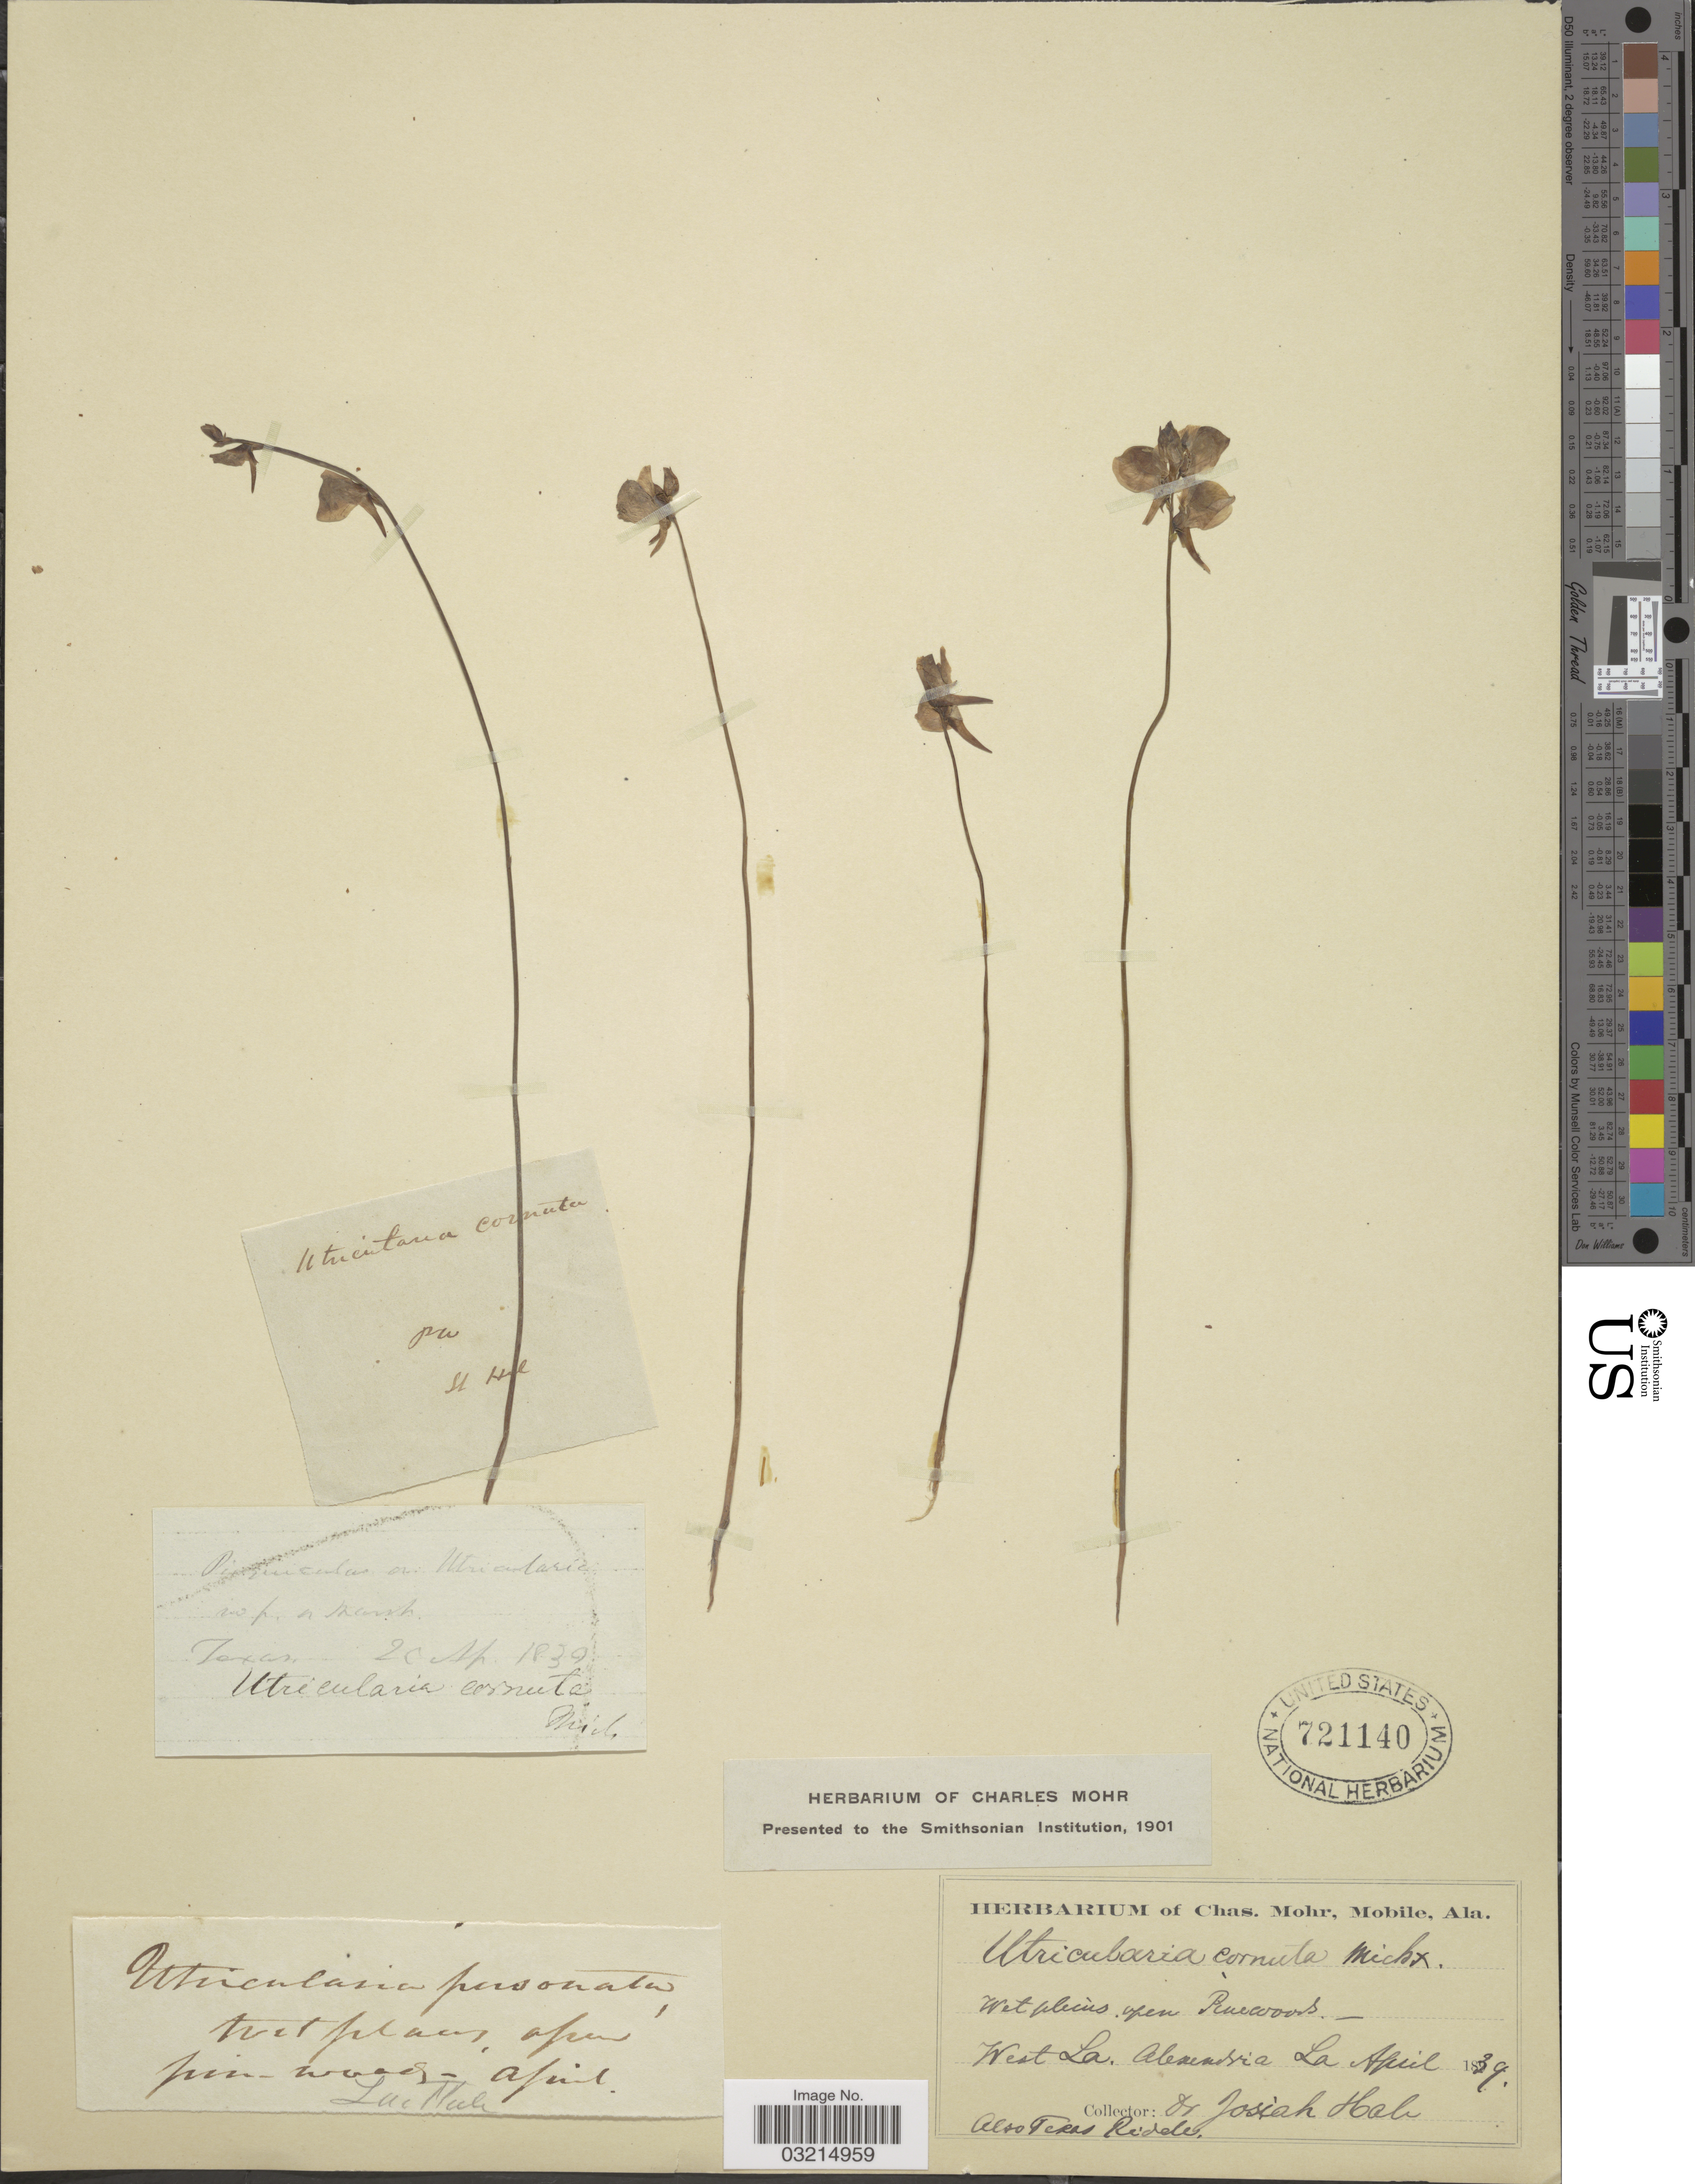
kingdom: Plantae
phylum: Tracheophyta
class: Magnoliopsida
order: Lamiales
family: Lentibulariaceae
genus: Utricularia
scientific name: Utricularia cornuta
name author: Michx.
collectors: J. Hale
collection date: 1839-04-20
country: United States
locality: Texas. West La. Alexandria La.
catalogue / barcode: US 721140